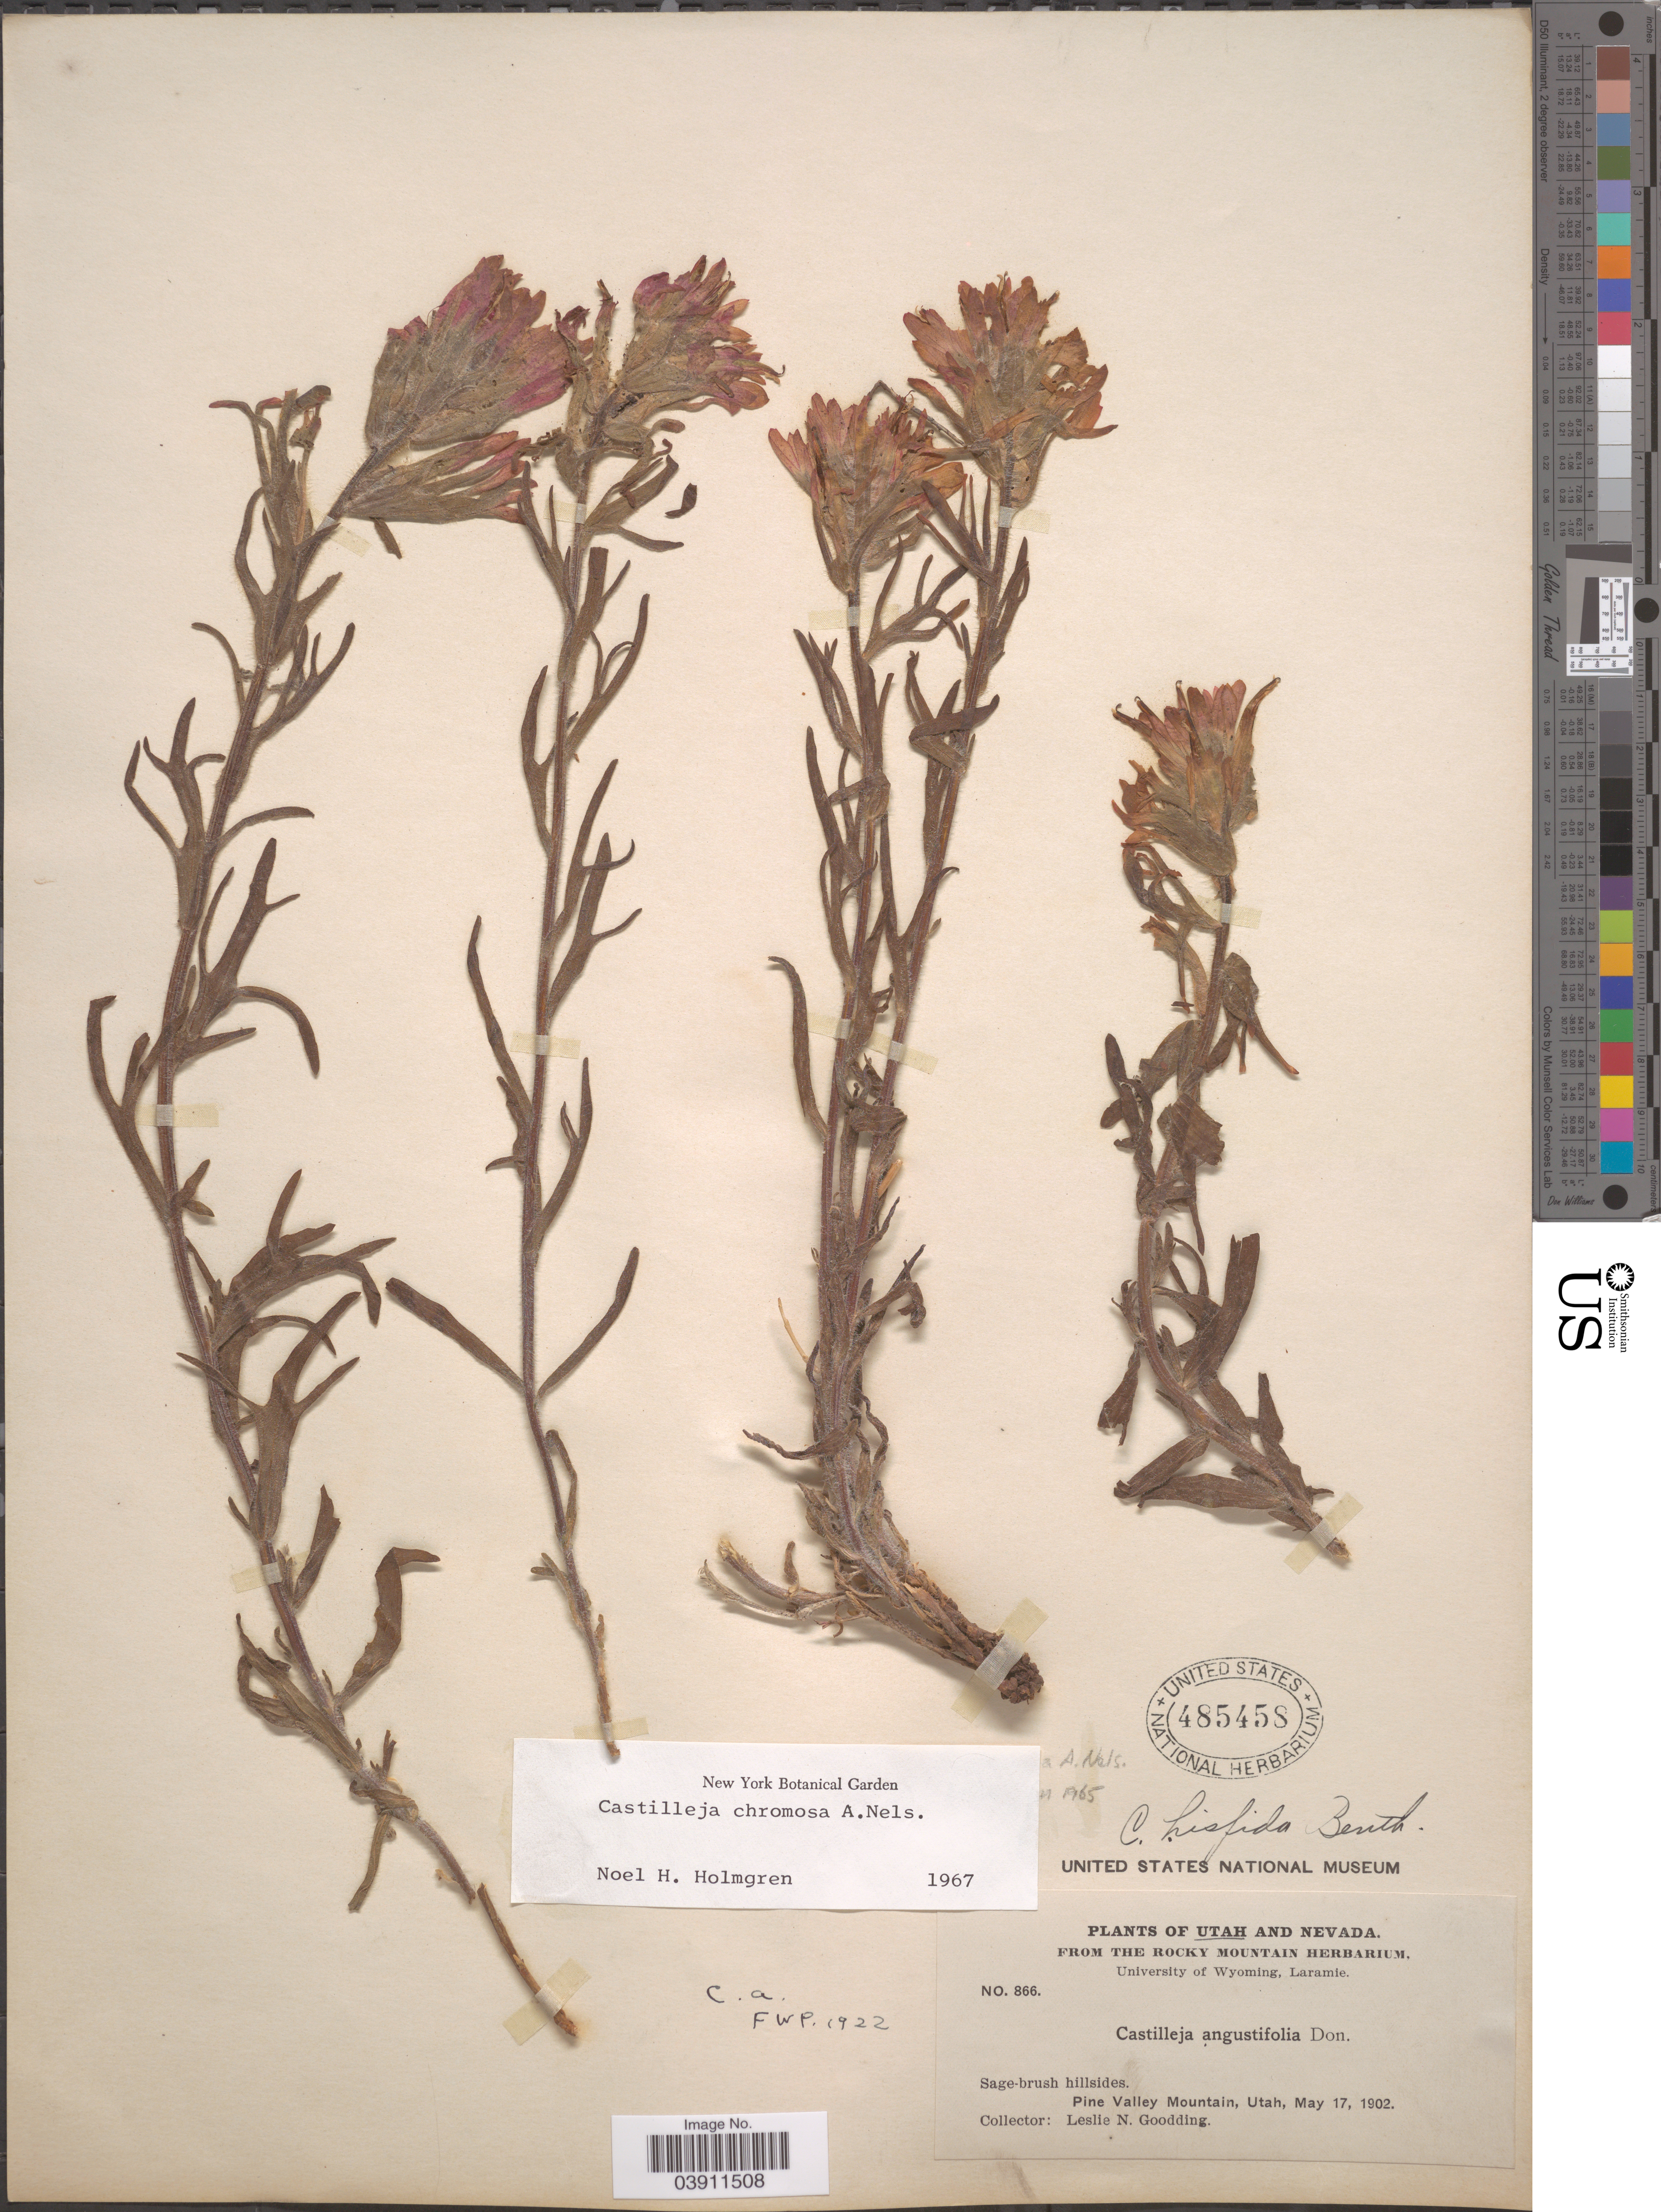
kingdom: Plantae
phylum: Tracheophyta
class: Magnoliopsida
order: Lamiales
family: Orobanchaceae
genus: Castilleja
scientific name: Castilleja chromosa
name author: A. Nelson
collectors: L. N. Goodding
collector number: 866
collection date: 1902-05-17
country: United States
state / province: Utah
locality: Pine Valley Mountain.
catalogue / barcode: US 485458